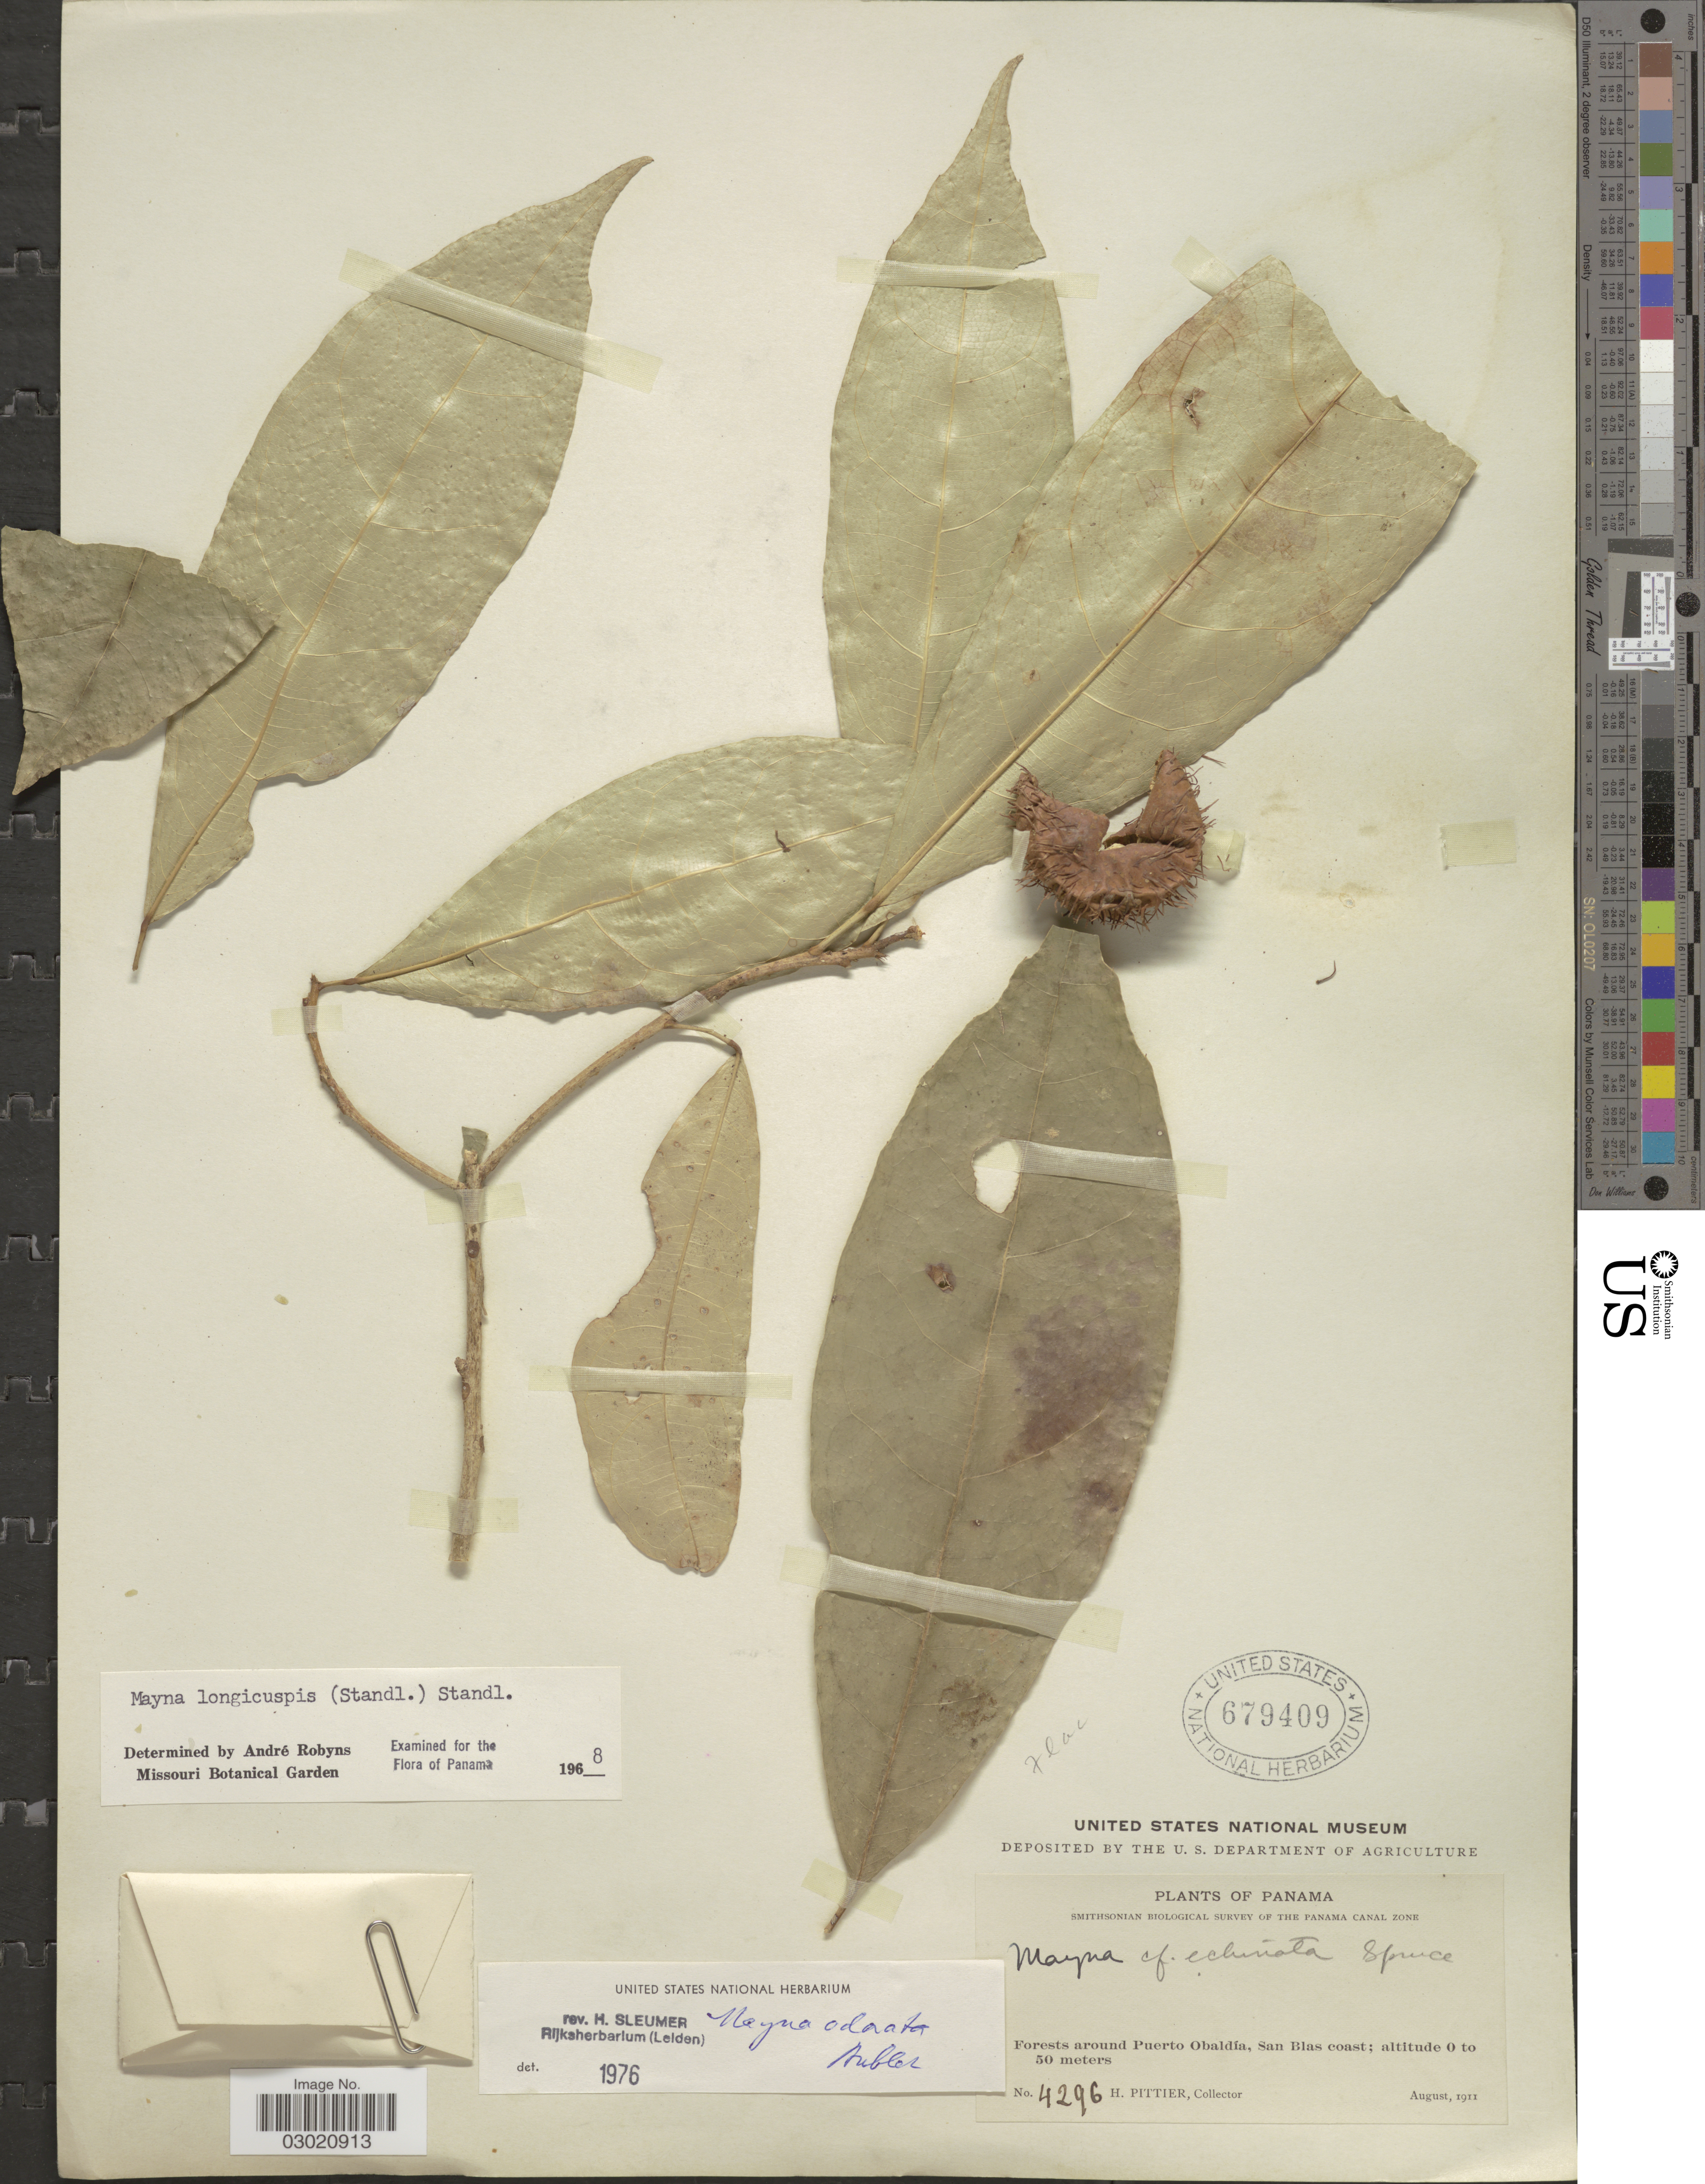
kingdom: Plantae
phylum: Tracheophyta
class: Magnoliopsida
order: Malpighiales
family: Achariaceae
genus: Mayna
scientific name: Mayna odorata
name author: Aubl.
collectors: H. F. Pittier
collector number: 4296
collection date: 1911-08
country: Panama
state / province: Kuna Yala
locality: Forests around Puerto Obaldía, San Blas coast.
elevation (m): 0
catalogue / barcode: US 679409